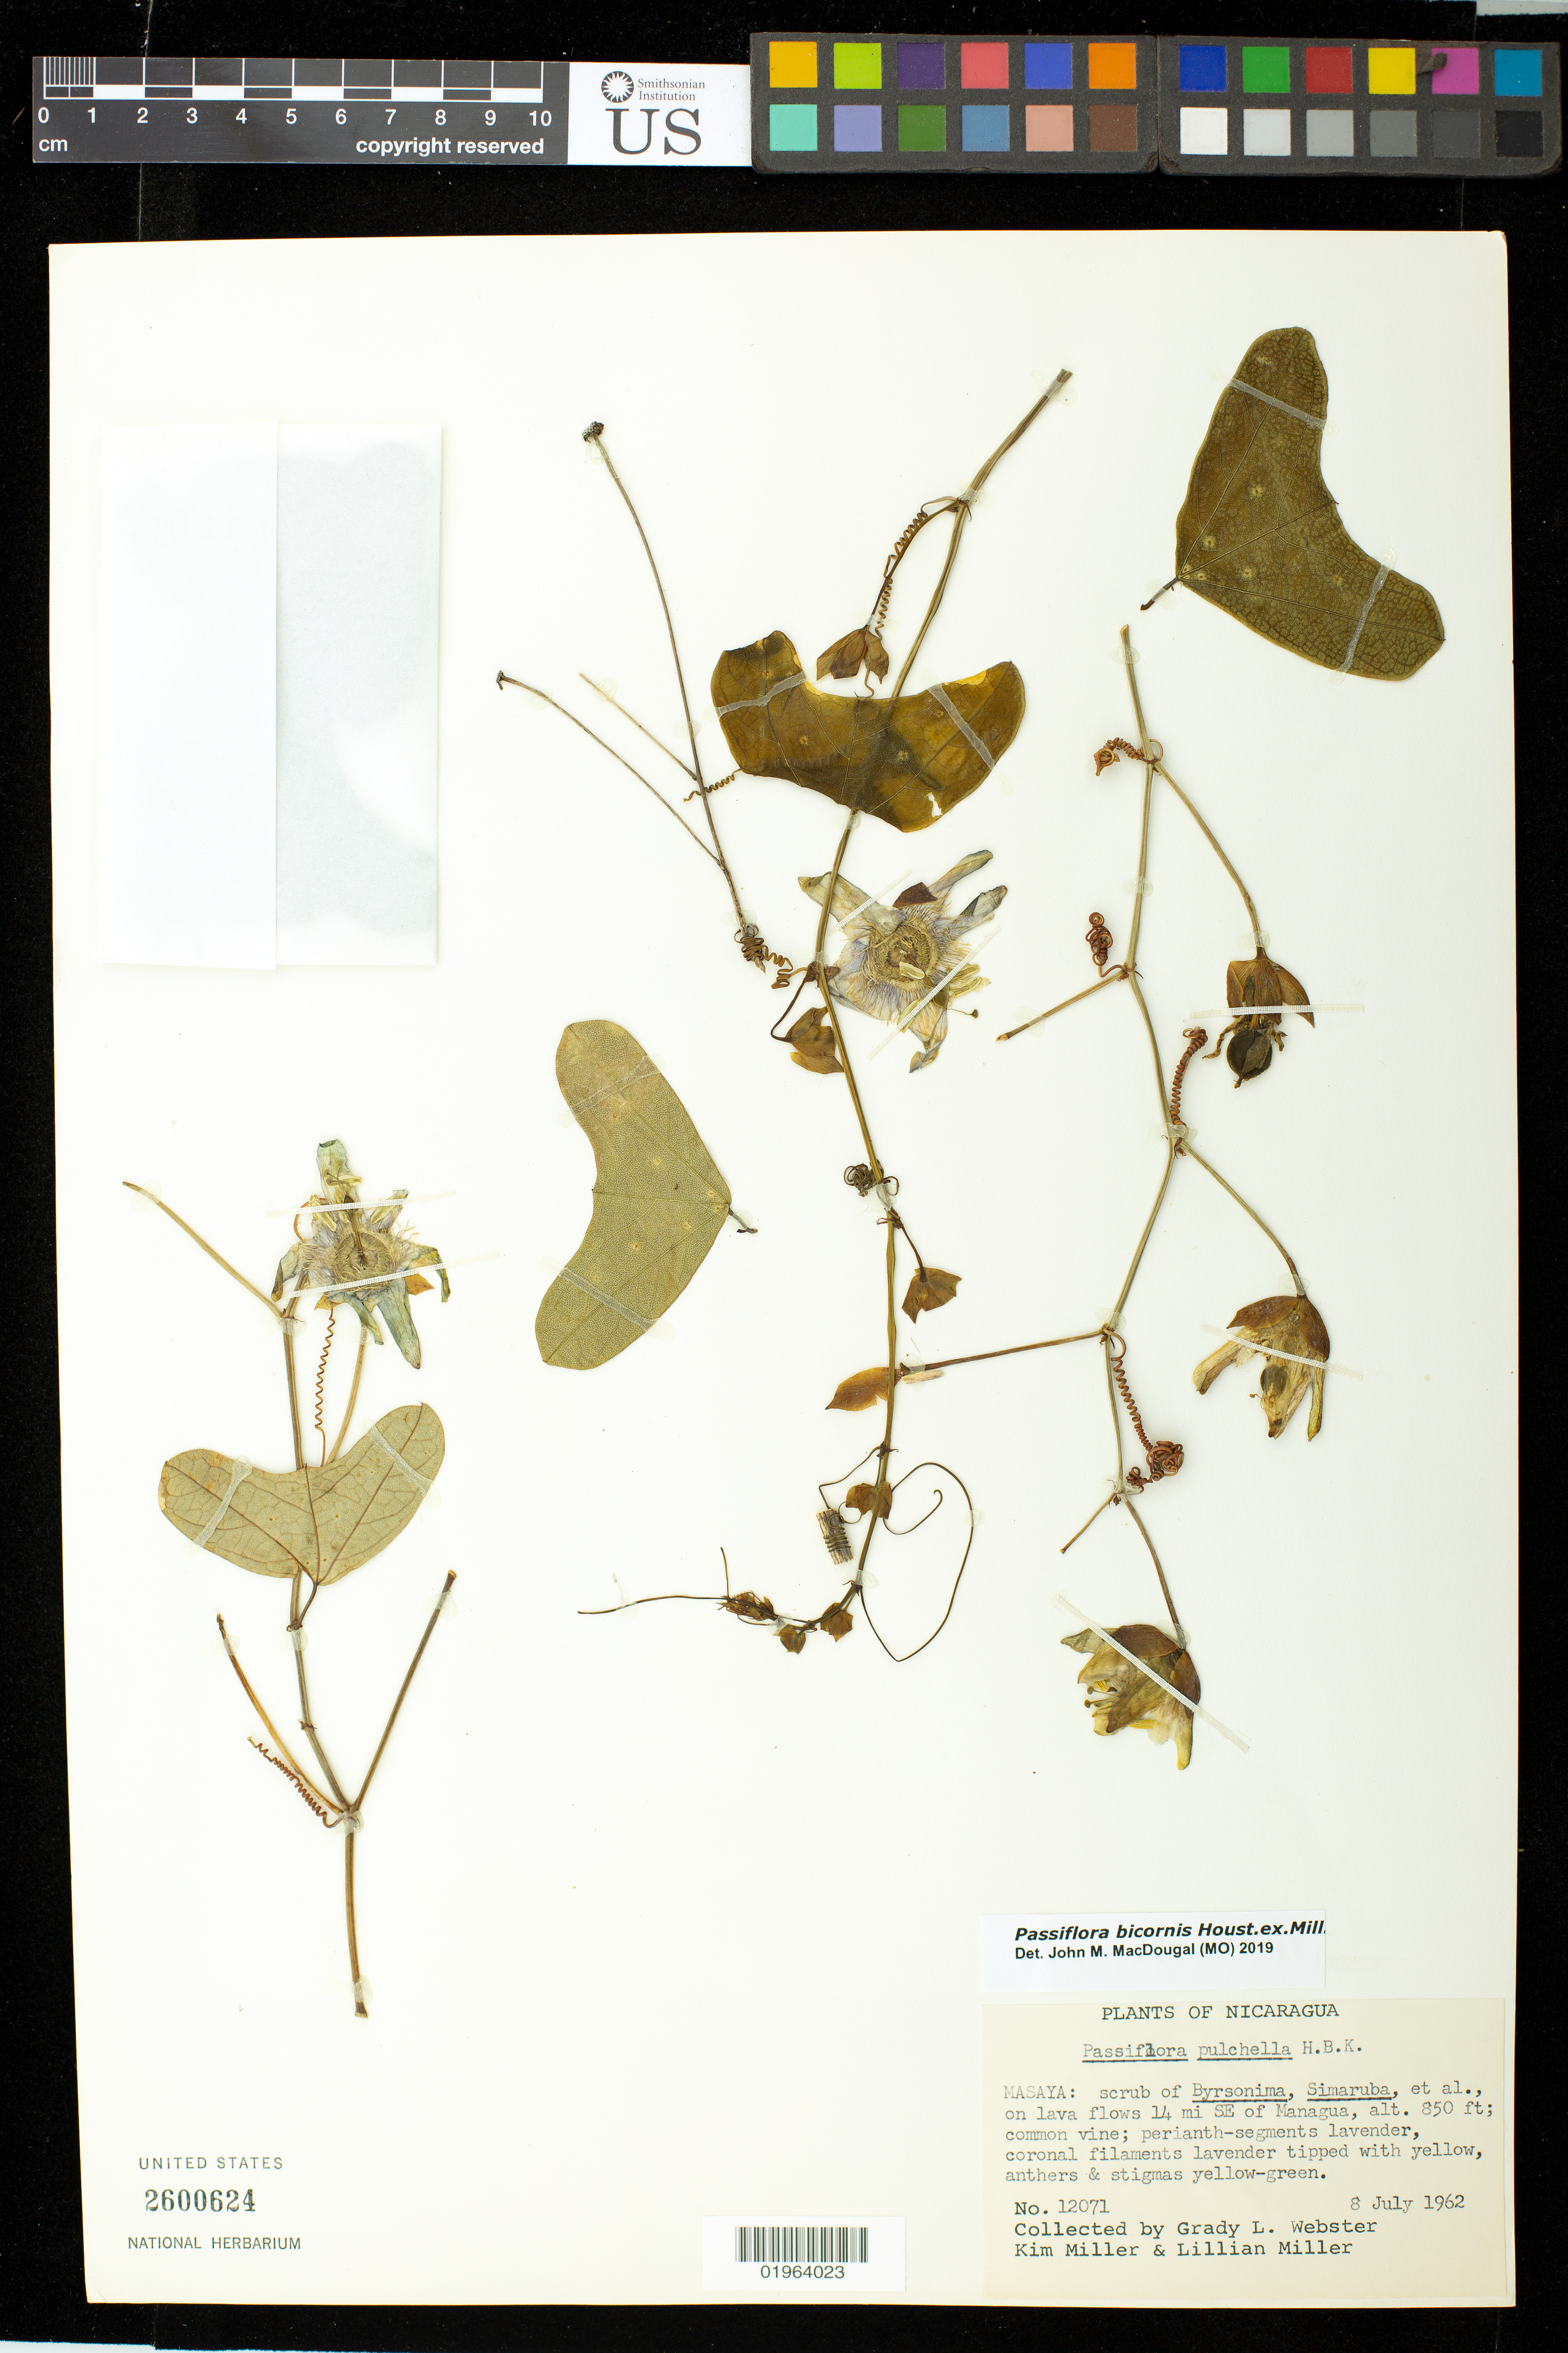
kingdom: Plantae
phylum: Tracheophyta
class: Magnoliopsida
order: Malpighiales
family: Passifloraceae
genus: Passiflora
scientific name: Passiflora bicornis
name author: Houst. ex Mill.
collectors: G. L. Webster, K. Miller & L. Miller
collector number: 12071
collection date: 1962-07-08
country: Nicaragua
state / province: Masaya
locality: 14 mi SE of Managua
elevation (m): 259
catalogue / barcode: US 2600624